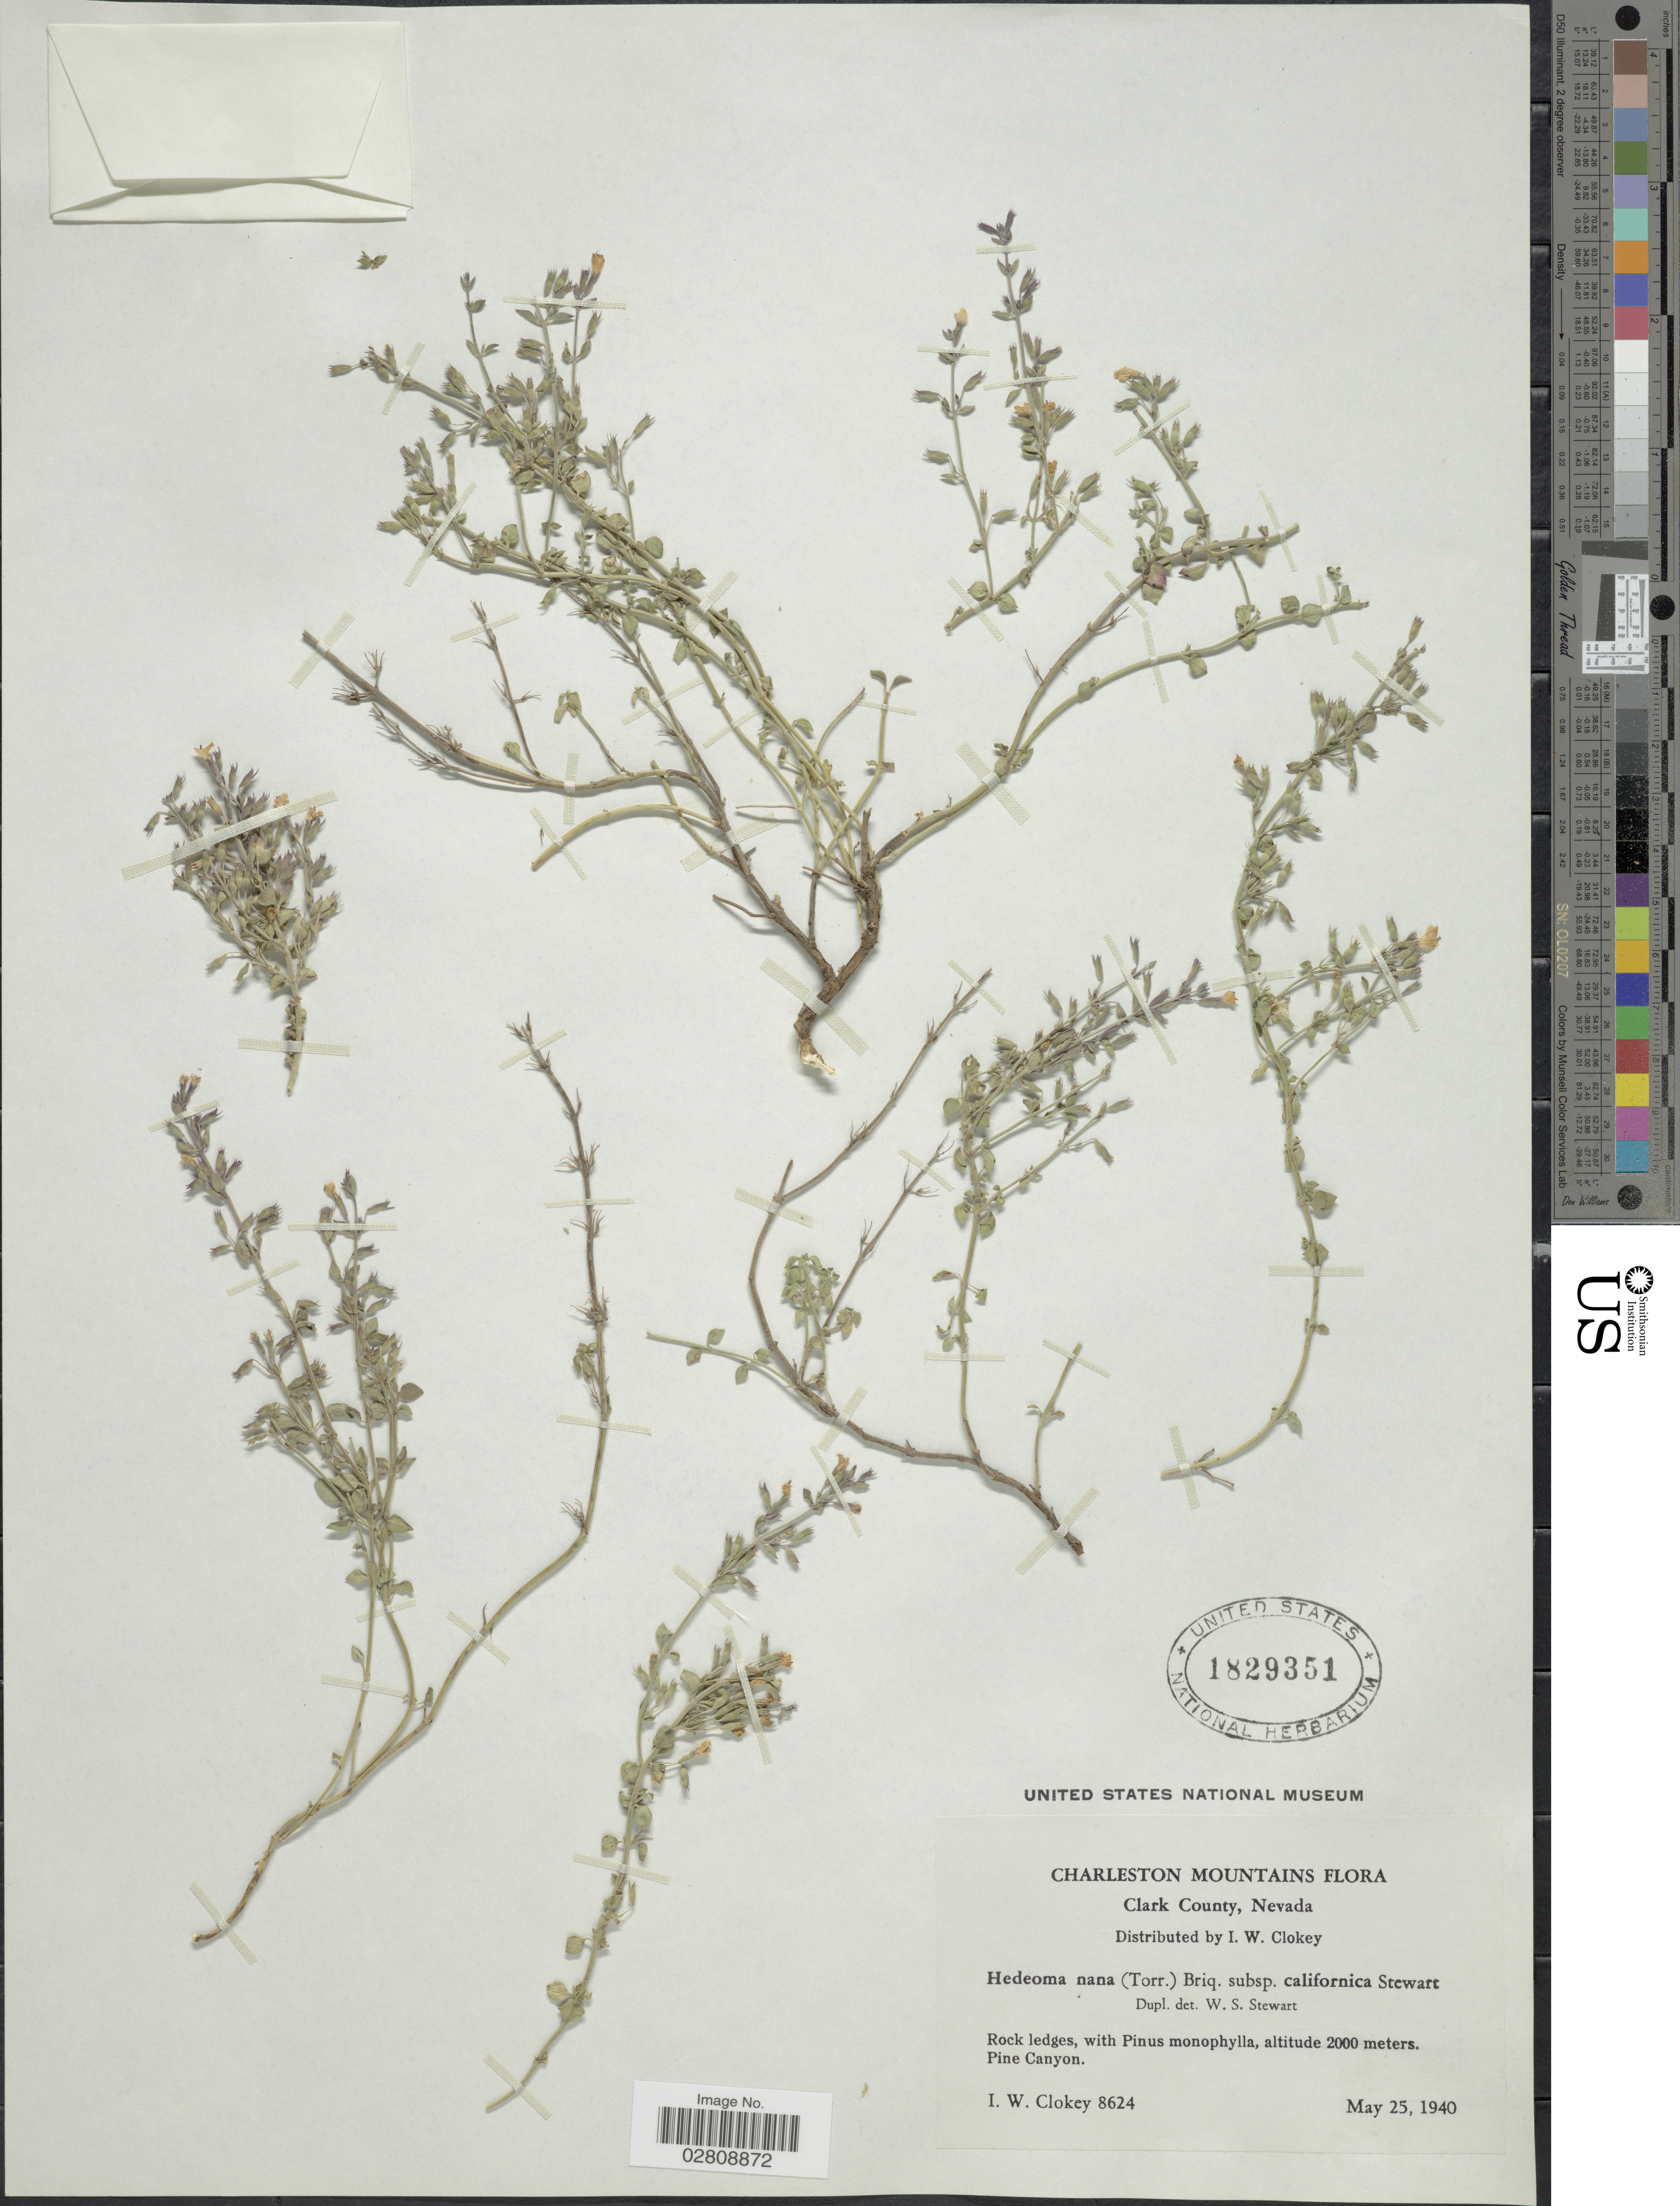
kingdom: Plantae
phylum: Tracheophyta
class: Magnoliopsida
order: Lamiales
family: Lamiaceae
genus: Hedeoma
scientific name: Hedeoma nana subsp. californica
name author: W.S. Stewart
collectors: I. W. Clokey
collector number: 8624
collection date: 1940-05-25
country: United States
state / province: Nevada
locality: Charleston Mountains. Clark County. Pine Canyon.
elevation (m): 2000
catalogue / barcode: US 1829351